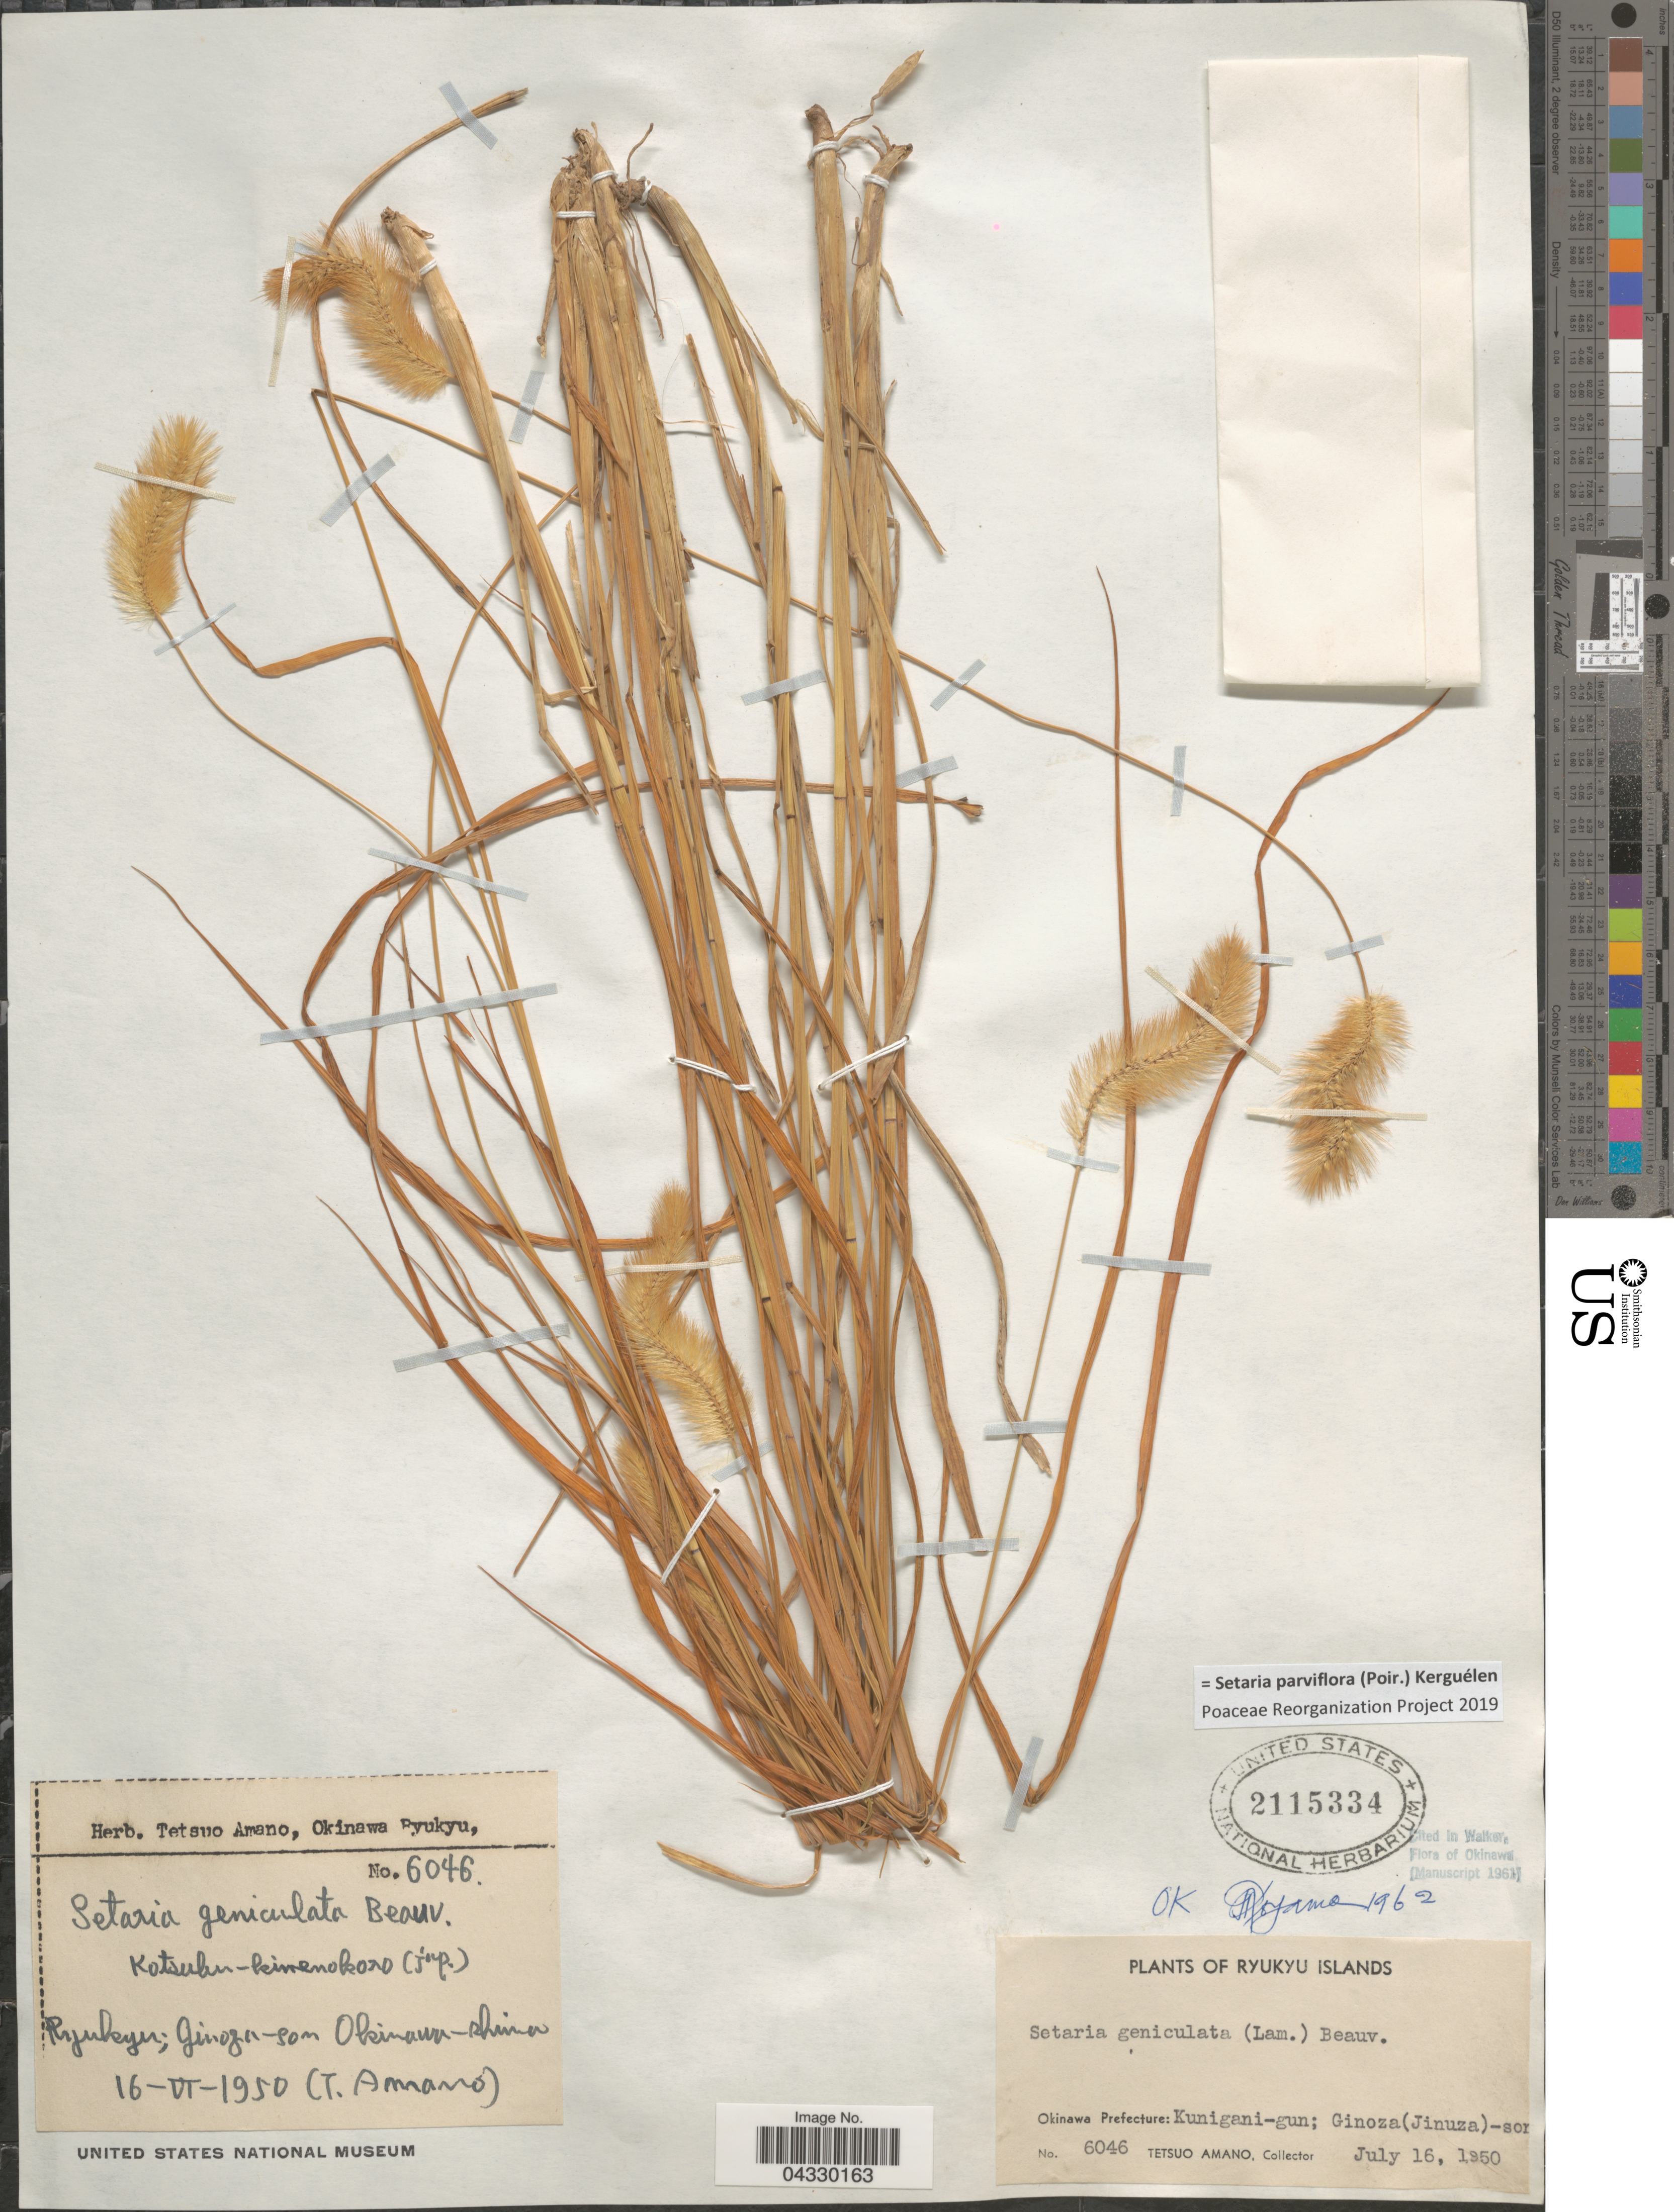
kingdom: Plantae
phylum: Tracheophyta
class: Liliopsida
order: Poales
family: Poaceae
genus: Setaria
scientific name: Setaria parviflora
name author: (Poir.) Kerguélen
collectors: T. Amano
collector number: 6046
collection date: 1950-07-16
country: Japan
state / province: Okinawa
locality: Ryukyu Islands. Ryukyu; Ginoza-som Okinawa-shima. Okinawa Prefecture: Kunigani-gun; Ginoza (Ginoza)-son.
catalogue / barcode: US 2115334